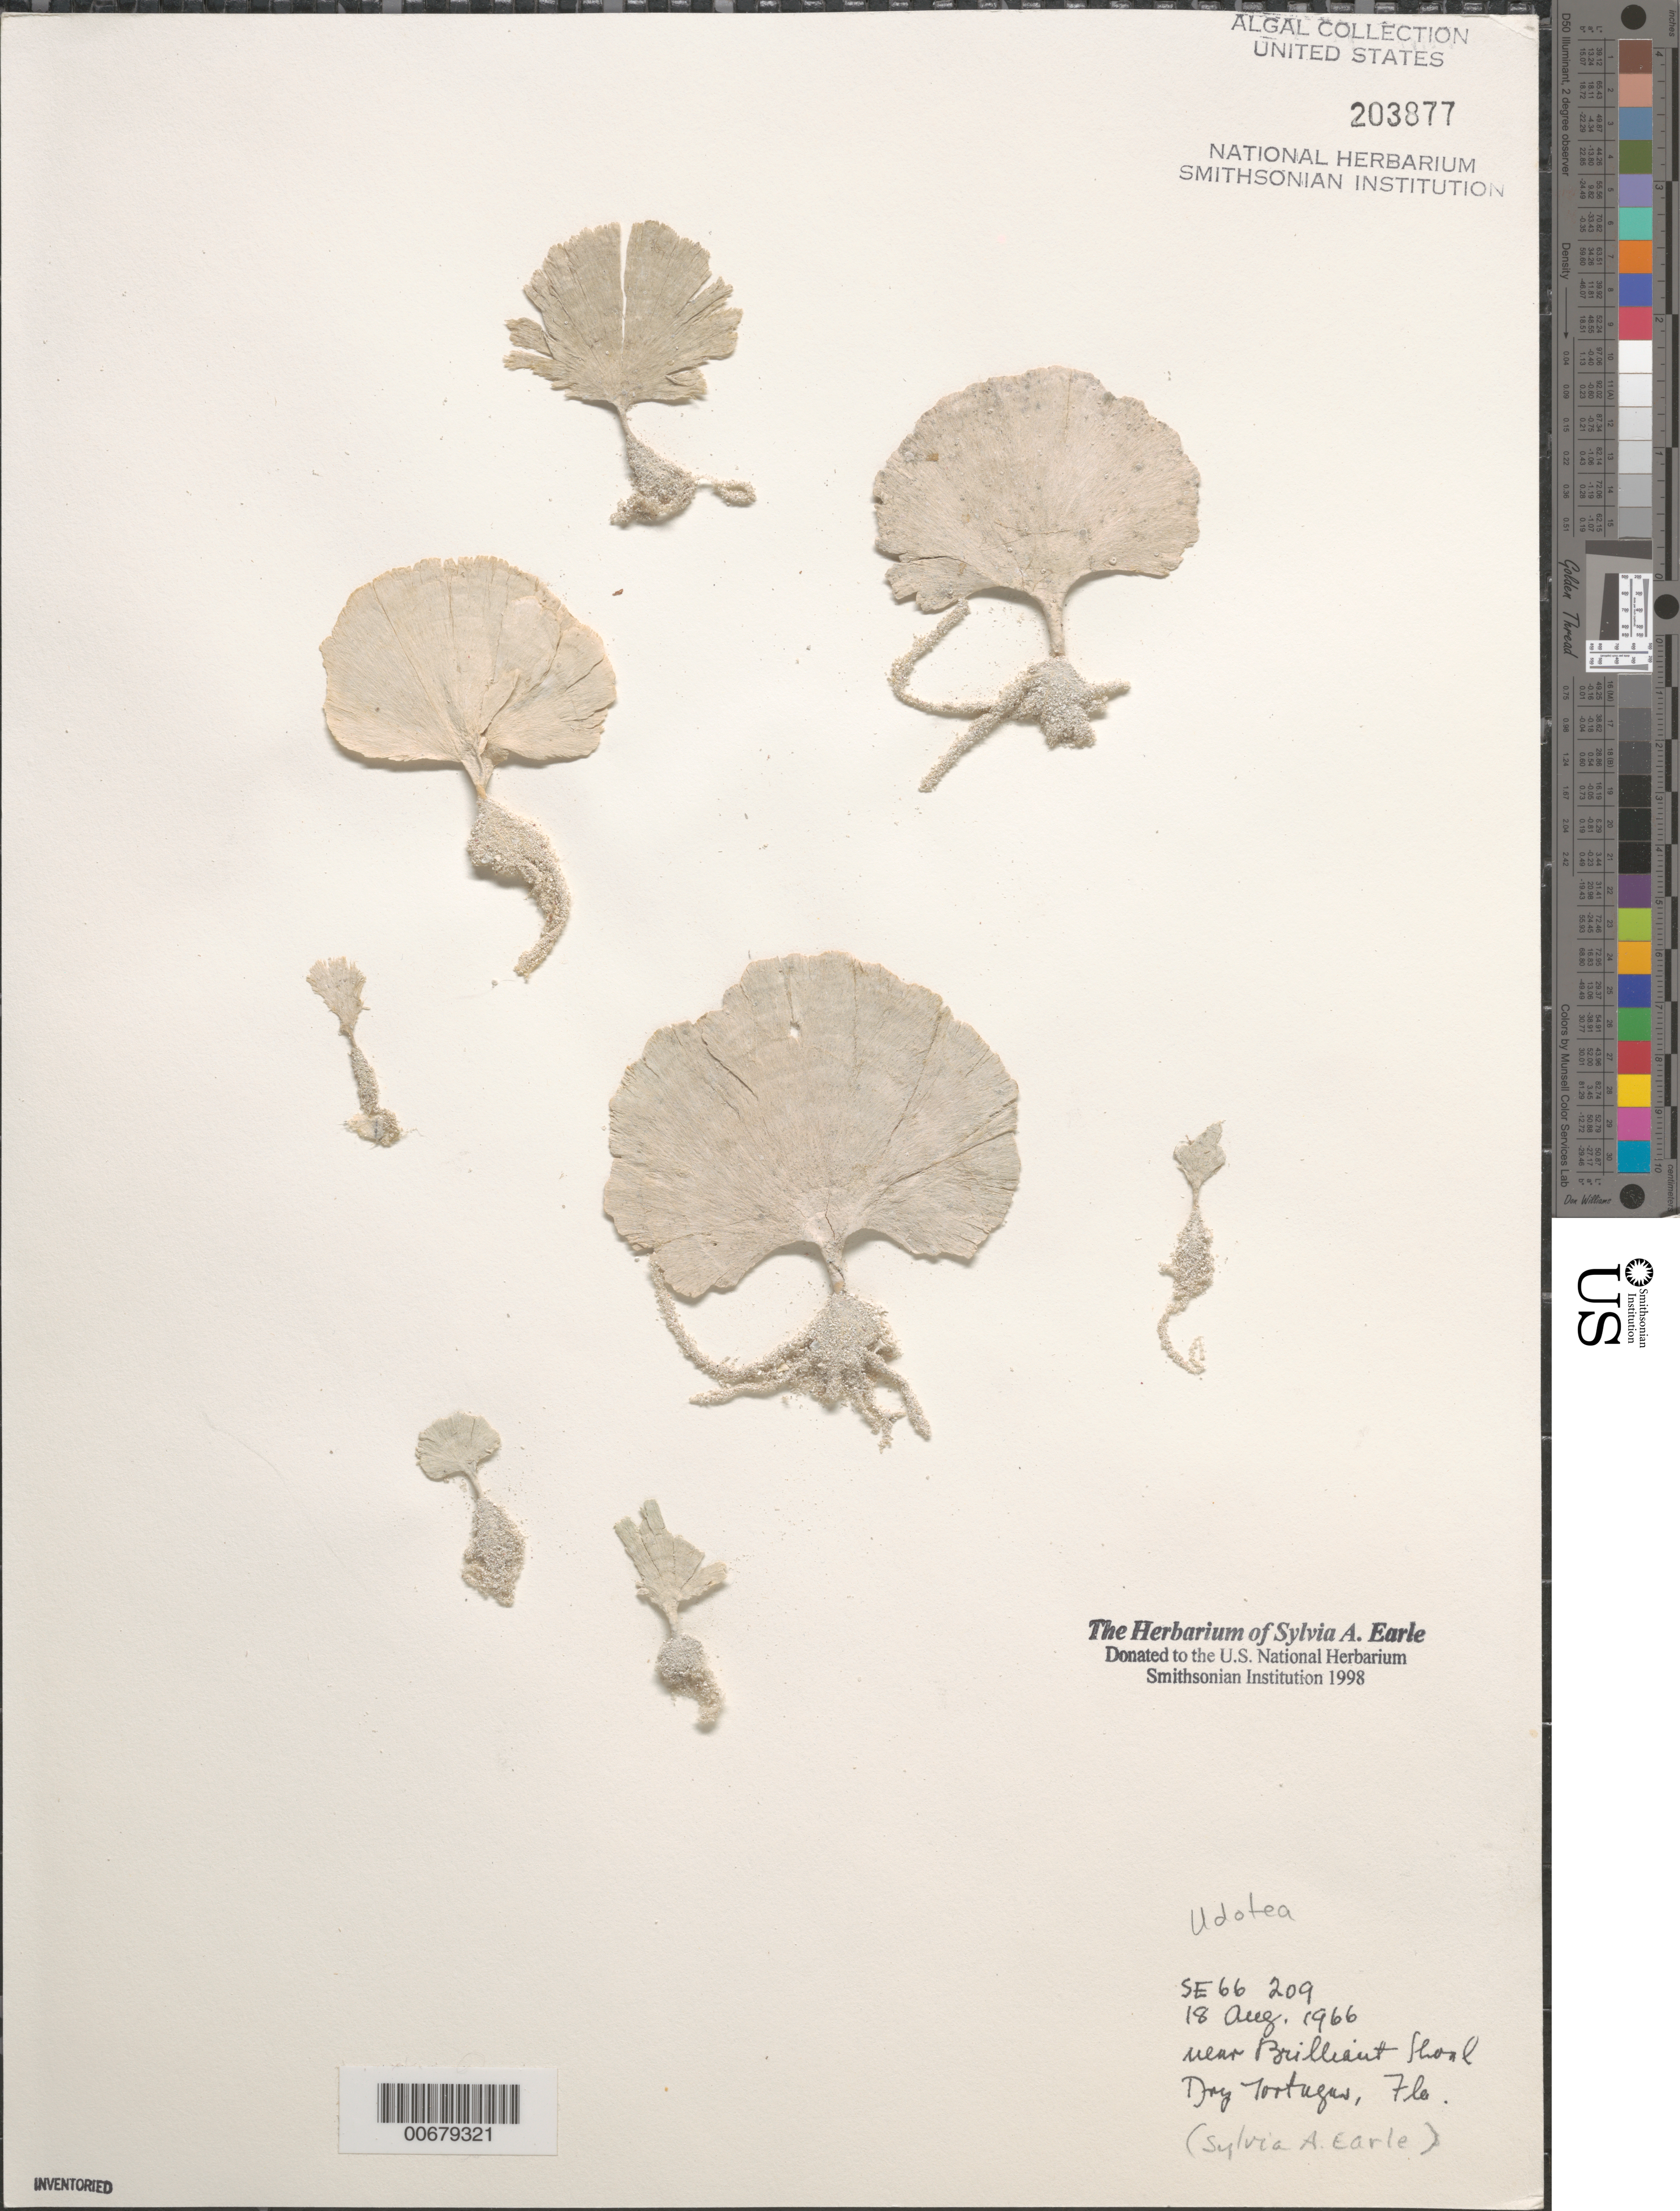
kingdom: Plantae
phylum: Chlorophyta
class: Ulvophyceae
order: Bryopsidales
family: Udoteaceae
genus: Udotea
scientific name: Udotea sp.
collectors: S. A. Earle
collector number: SE 66209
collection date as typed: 18 Aug 1966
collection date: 1966-08-18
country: United States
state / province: Florida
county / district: Monroe County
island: Dry Tortugas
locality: Near Brilliant Shoal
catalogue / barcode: US 203877